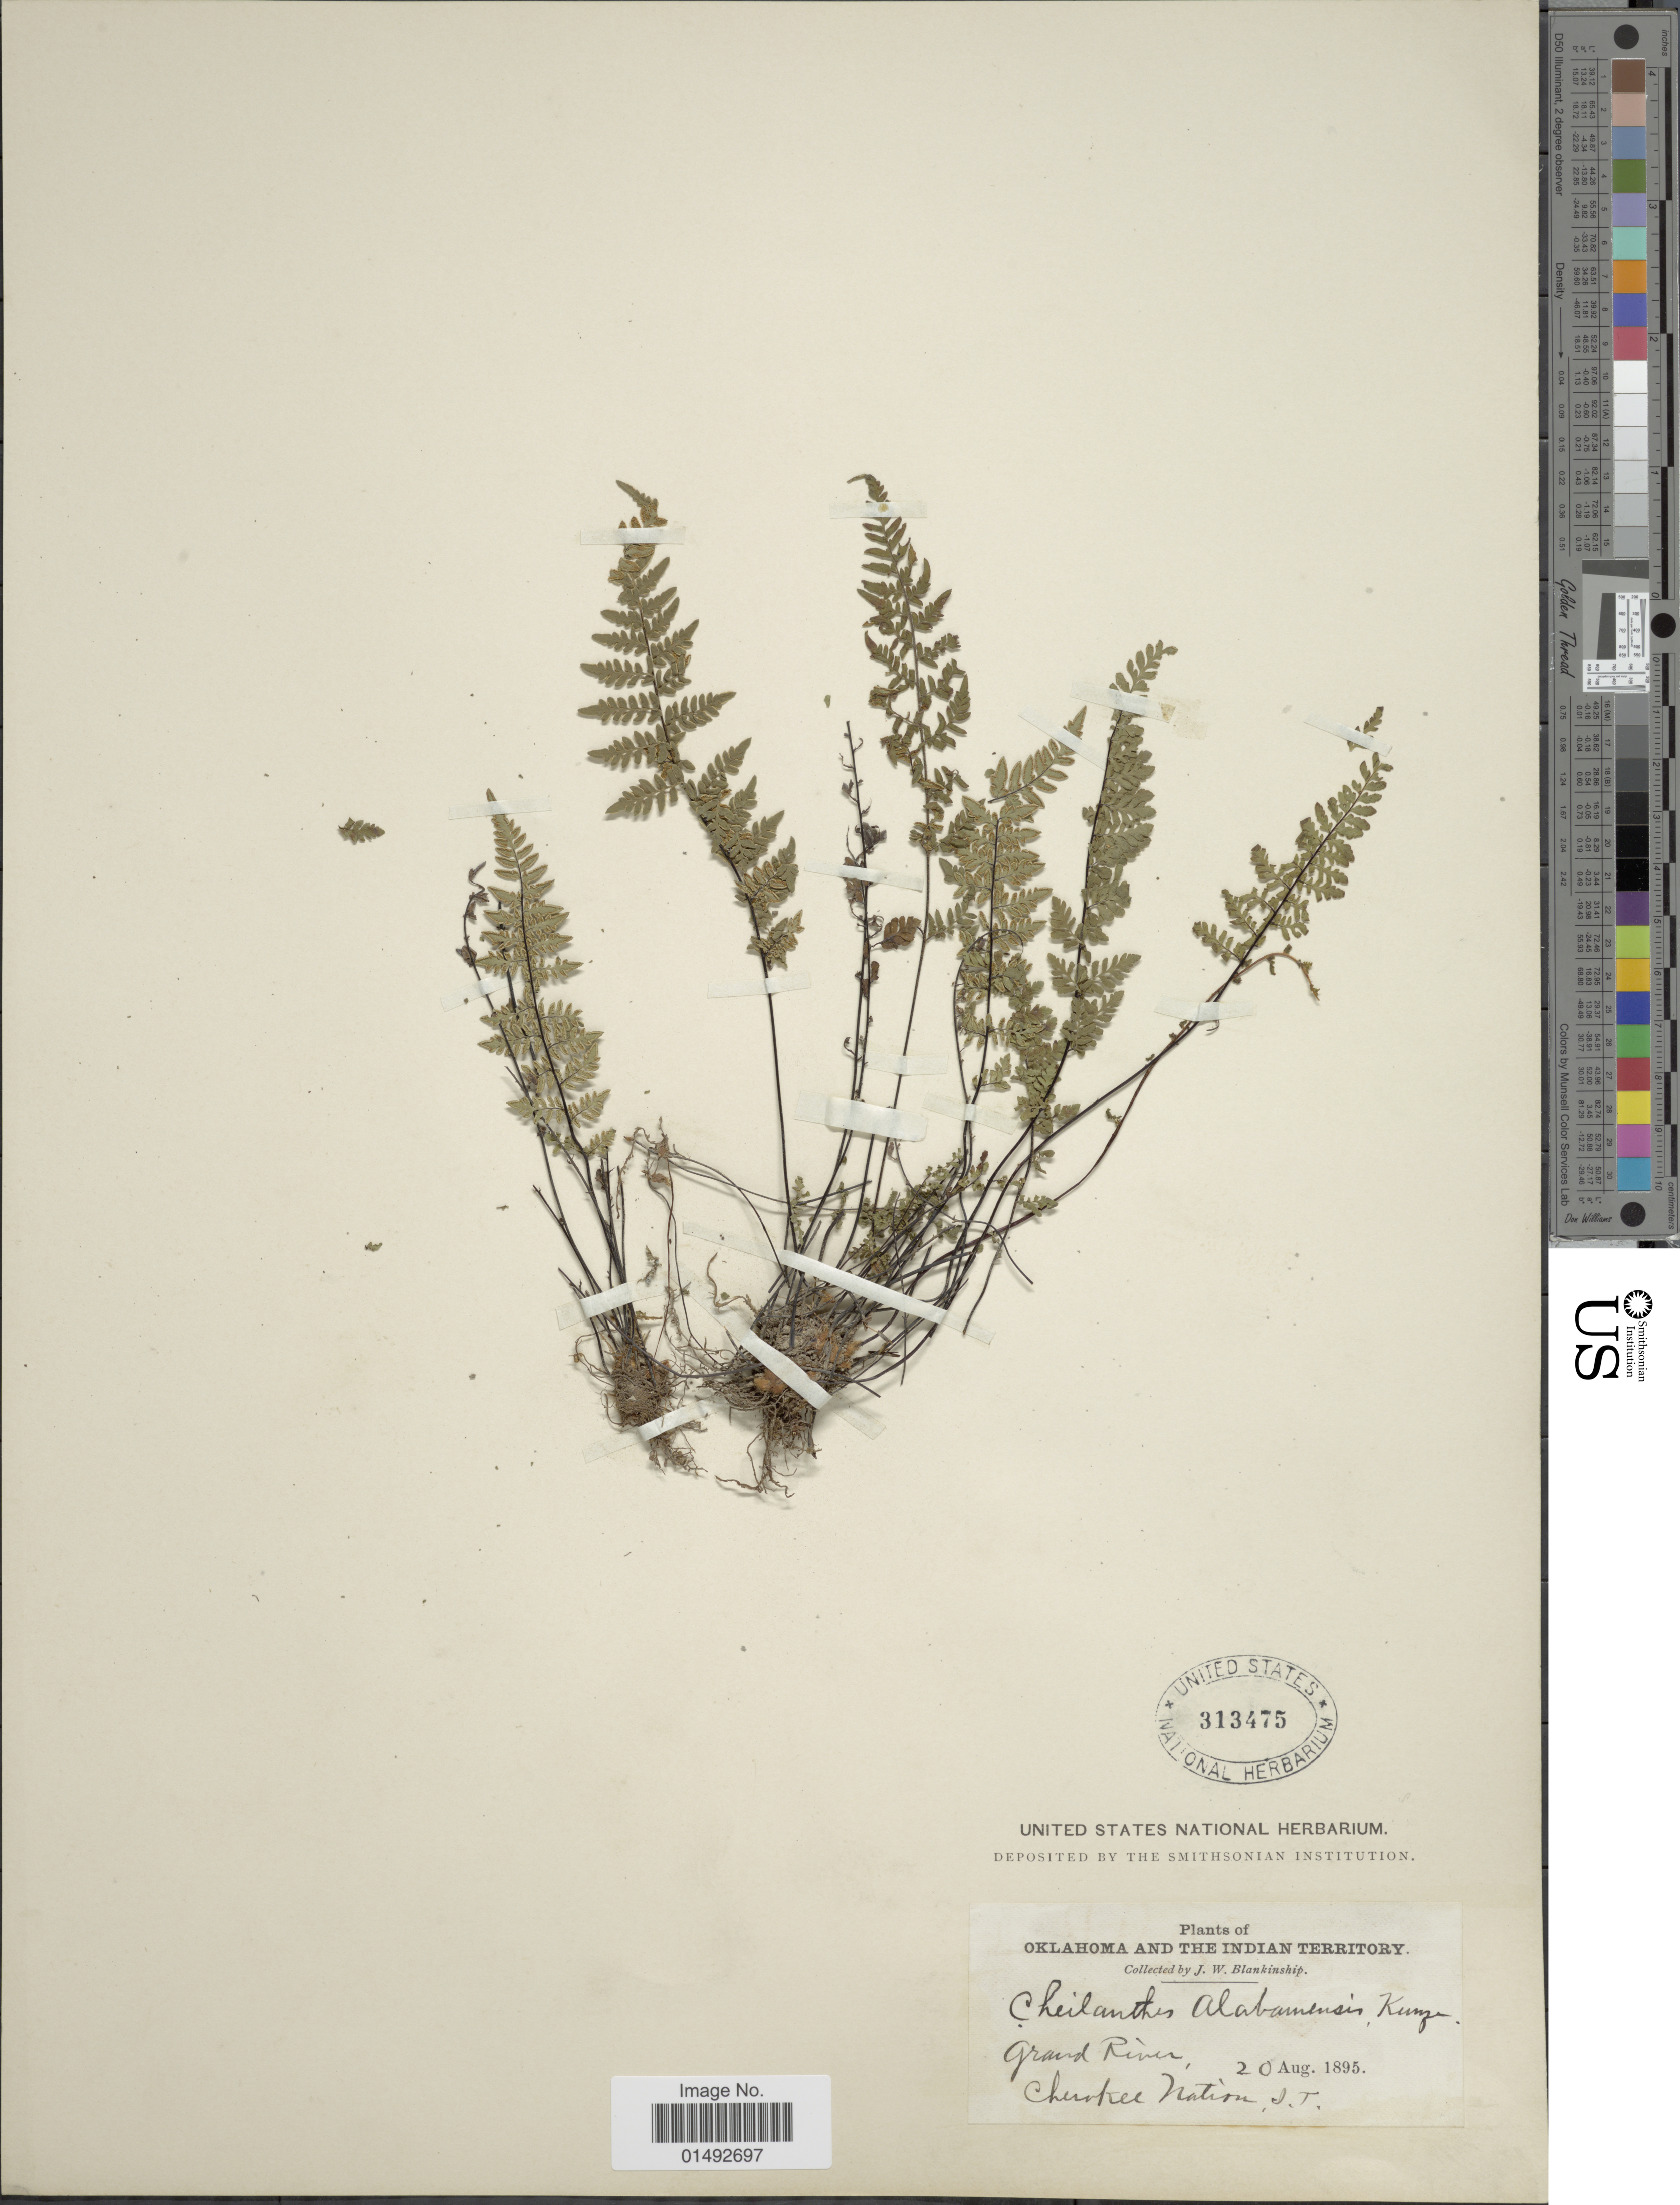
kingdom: Plantae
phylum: Tracheophyta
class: Polypodiopsida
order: Polypodiales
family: Pteridaceae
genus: Myriopteris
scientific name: Myriopteris alabamensis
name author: (Buckley) Grusz & Windham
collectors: J. W. Blankinship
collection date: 1895-08-20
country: United States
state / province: Oklahoma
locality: The Indian Territory, Grand River, Cherokee Nation, I.T.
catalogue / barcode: US 313475